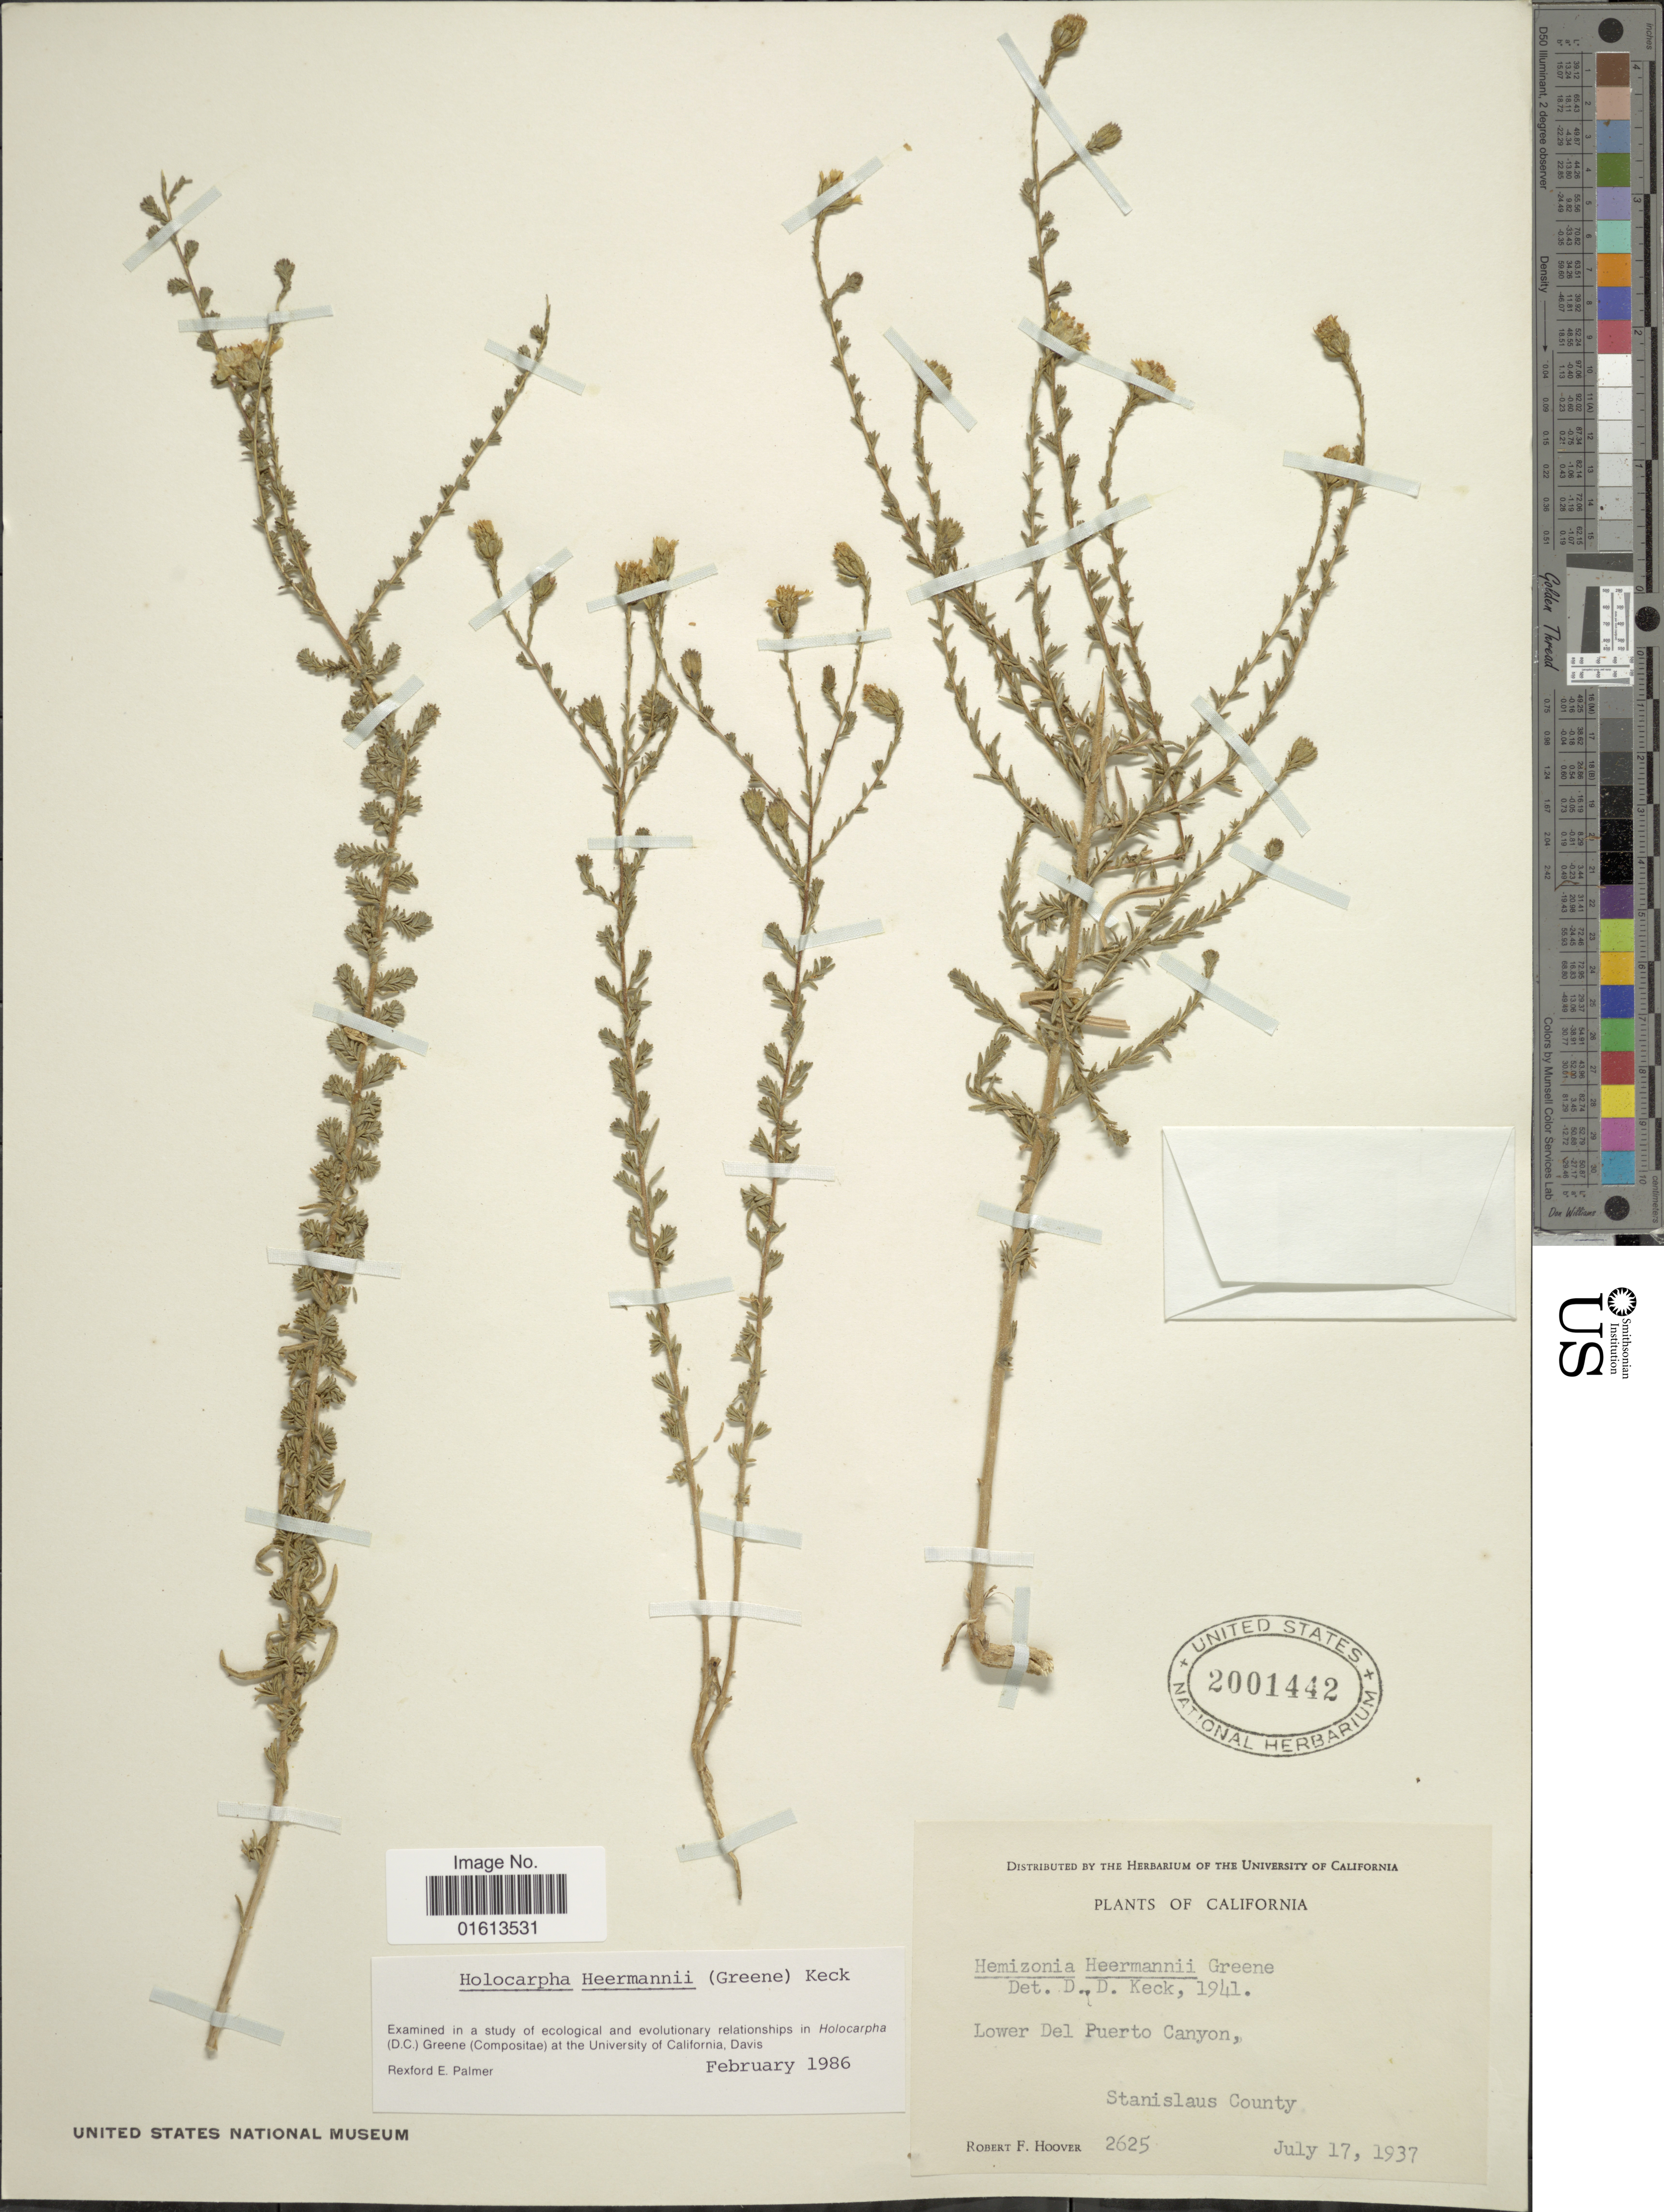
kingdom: Plantae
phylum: Tracheophyta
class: Magnoliopsida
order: Asterales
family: Asteraceae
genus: Holocarpha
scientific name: Holocarpha heermannii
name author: (Greene) D.D. Keck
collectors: R. F. Hoover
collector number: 2625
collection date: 1937-07-17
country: United States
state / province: California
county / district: Stanislaus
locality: Lower Del Puerto Canyon, Stanislaus County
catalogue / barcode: US 2001442